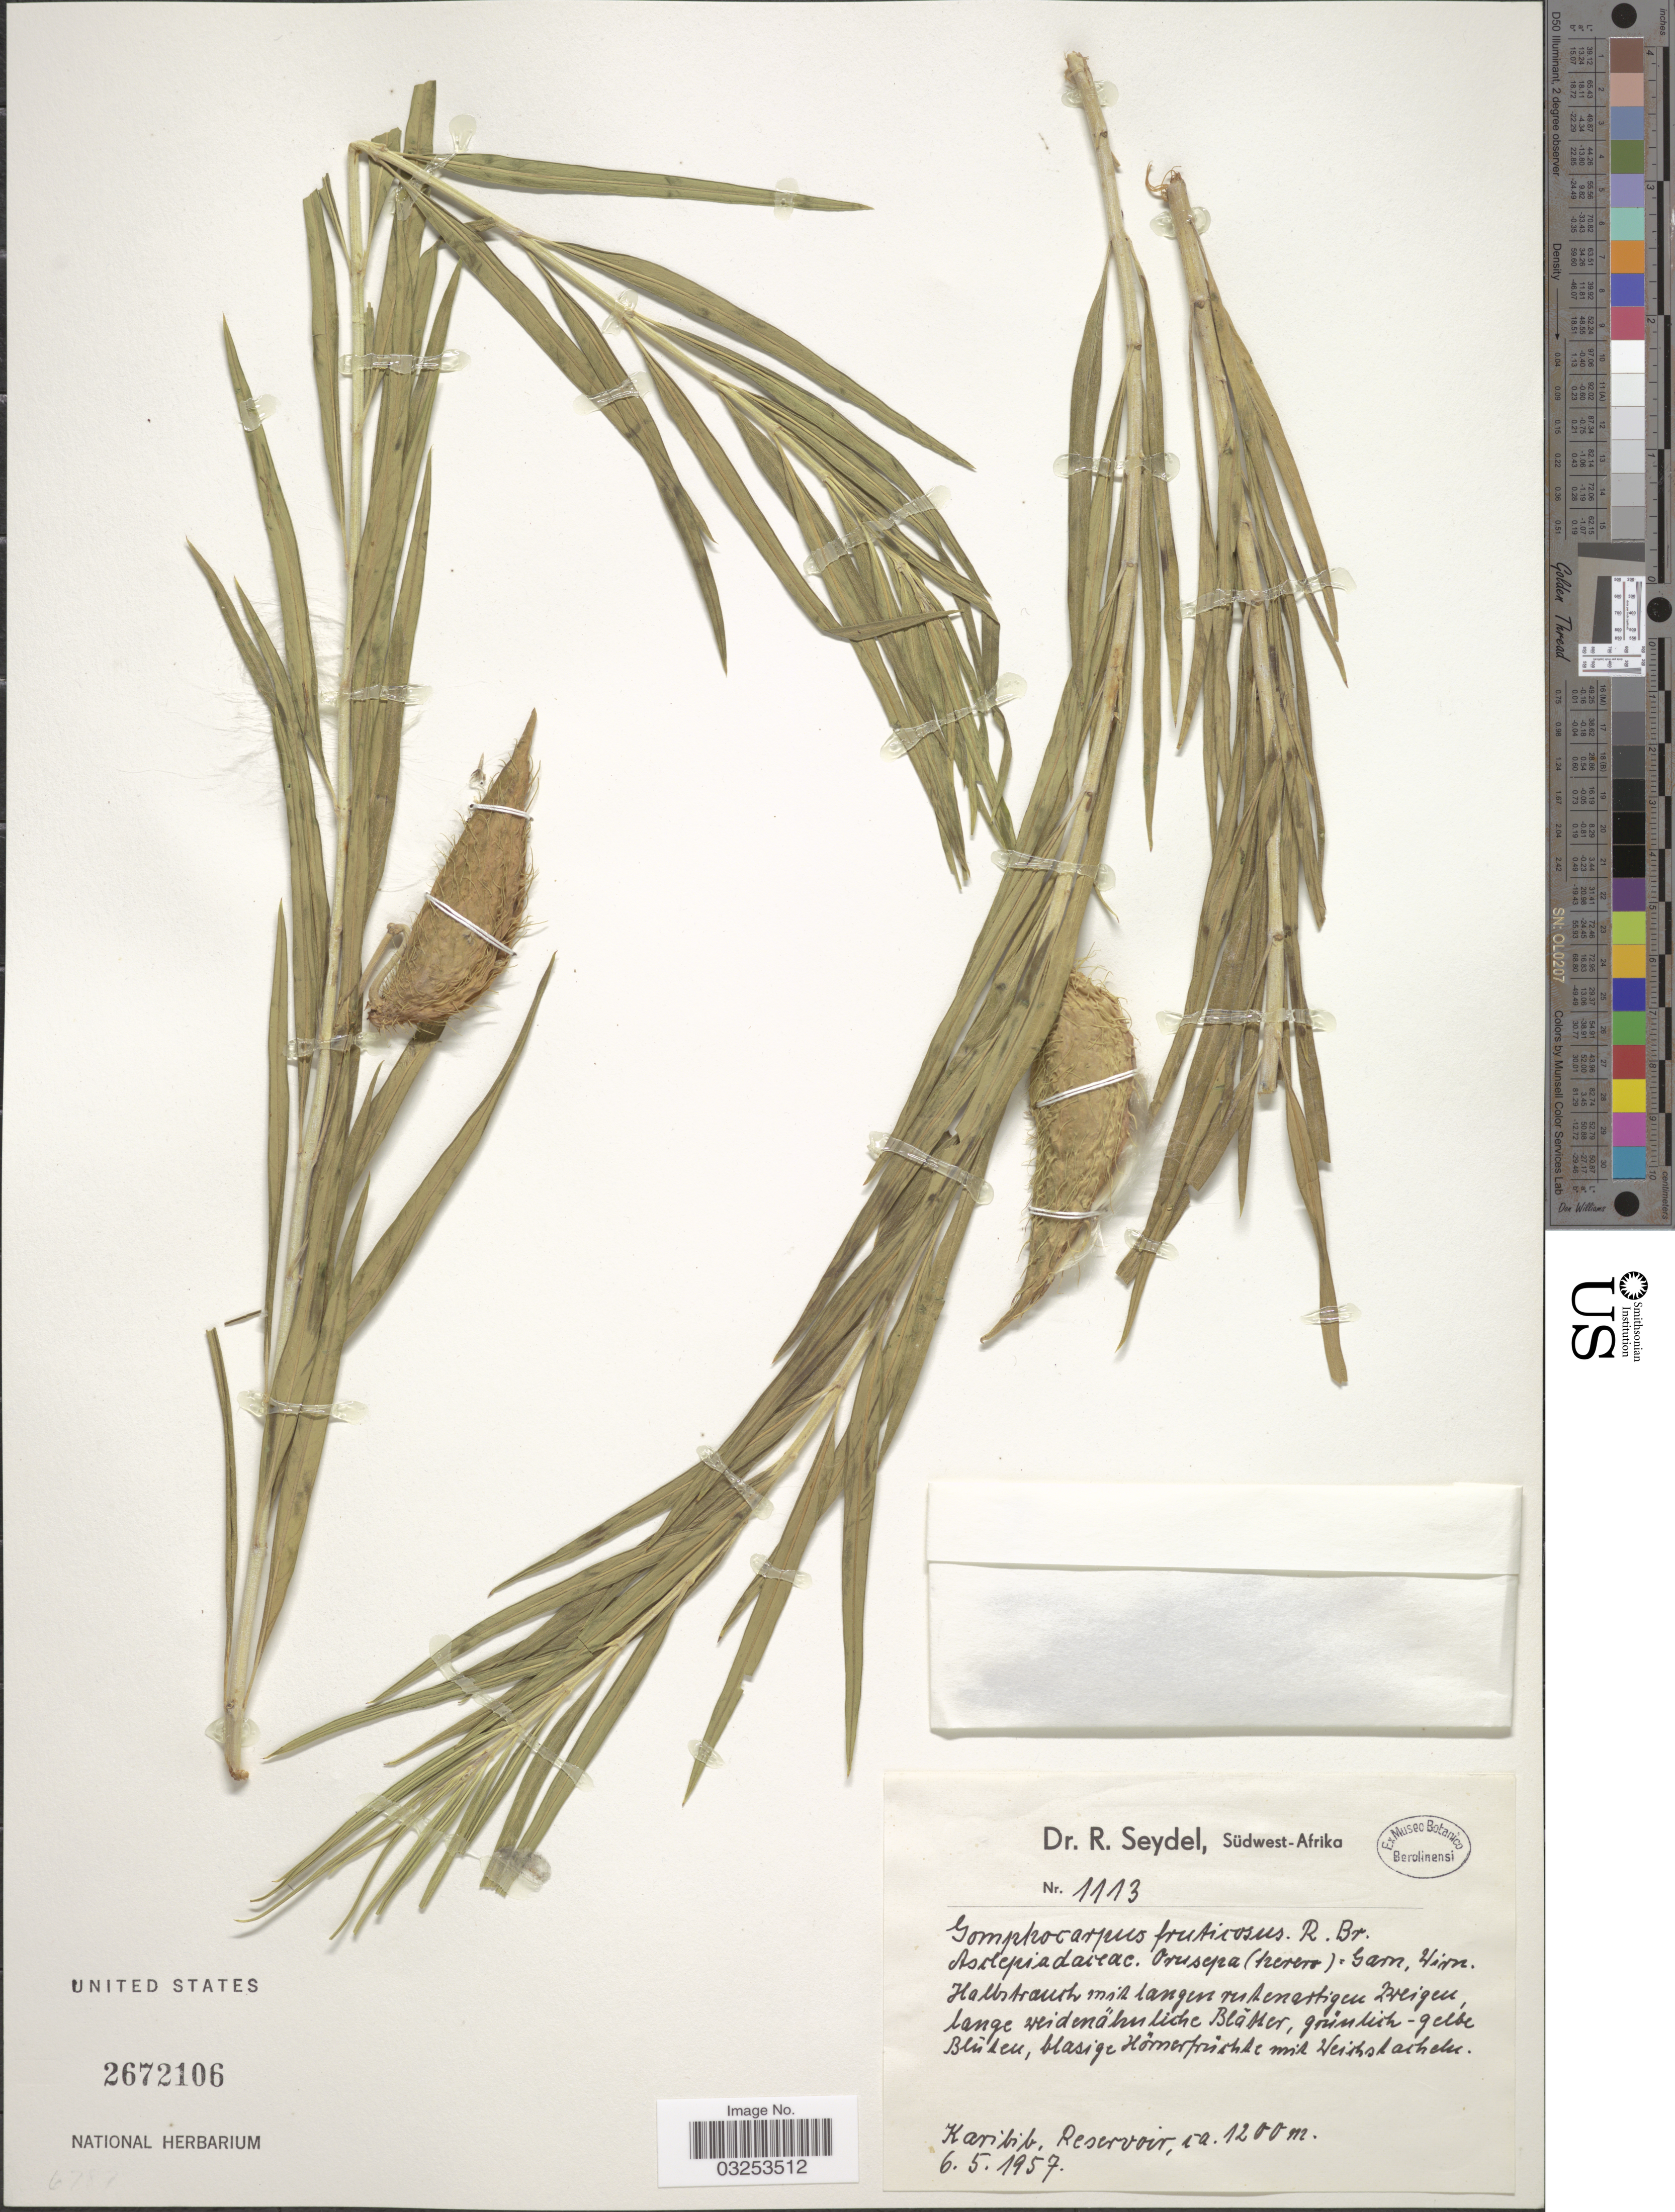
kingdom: Plantae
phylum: Tracheophyta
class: Magnoliopsida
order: Gentianales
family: Apocynaceae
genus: Gomphocarpus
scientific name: Gomphocarpus fruticosus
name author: (L.) W.T. Aiton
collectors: R. Seydel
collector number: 1113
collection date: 1957-05-06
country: Namibia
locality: Südwest-Afrika. Karibib, Reservoir.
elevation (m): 1200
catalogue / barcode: US 2672106